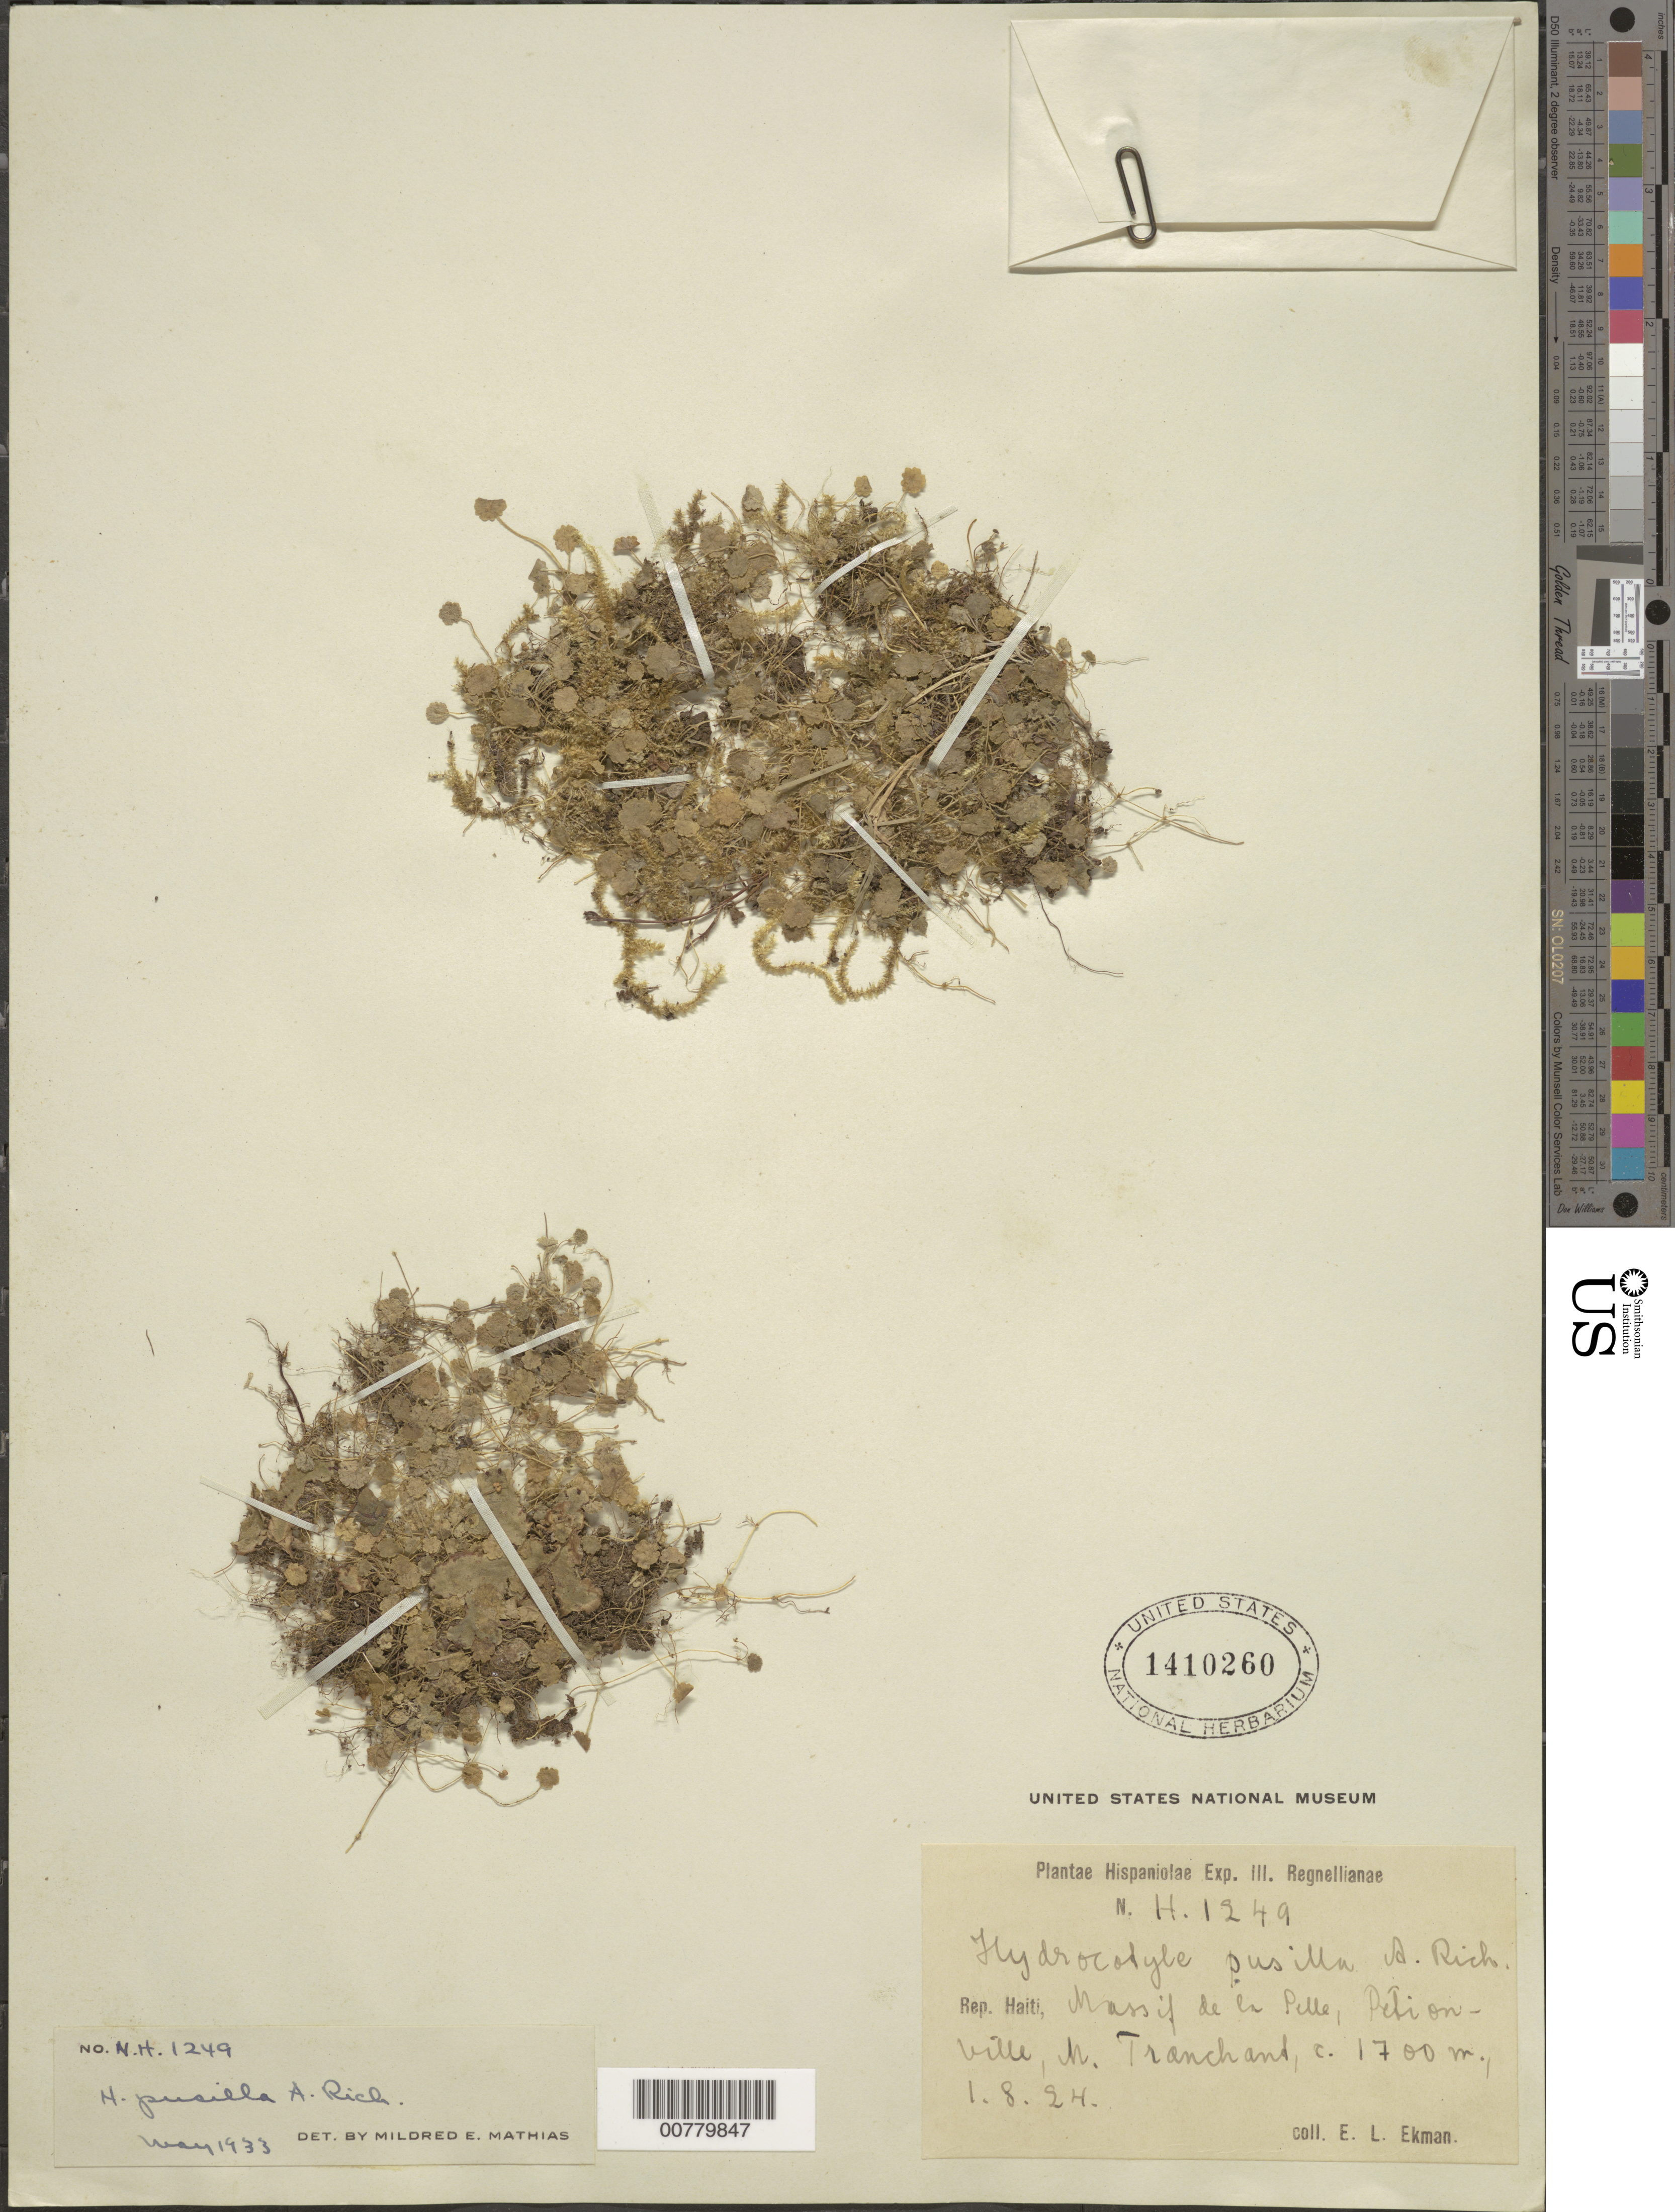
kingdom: Plantae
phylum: Tracheophyta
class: Magnoliopsida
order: Apiales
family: Araliaceae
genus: Hydrocotyle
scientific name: Hydrocotyle pusilla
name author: A. Rich.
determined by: Mathias, M. E.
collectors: E. L. Ekman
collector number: H 1249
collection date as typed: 01 Aug 1924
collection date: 1924-08-01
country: Haiti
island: Hispaniola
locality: Massif de la Selle, Pétionville, M. Tranchant.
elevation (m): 1700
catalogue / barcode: US 1410260